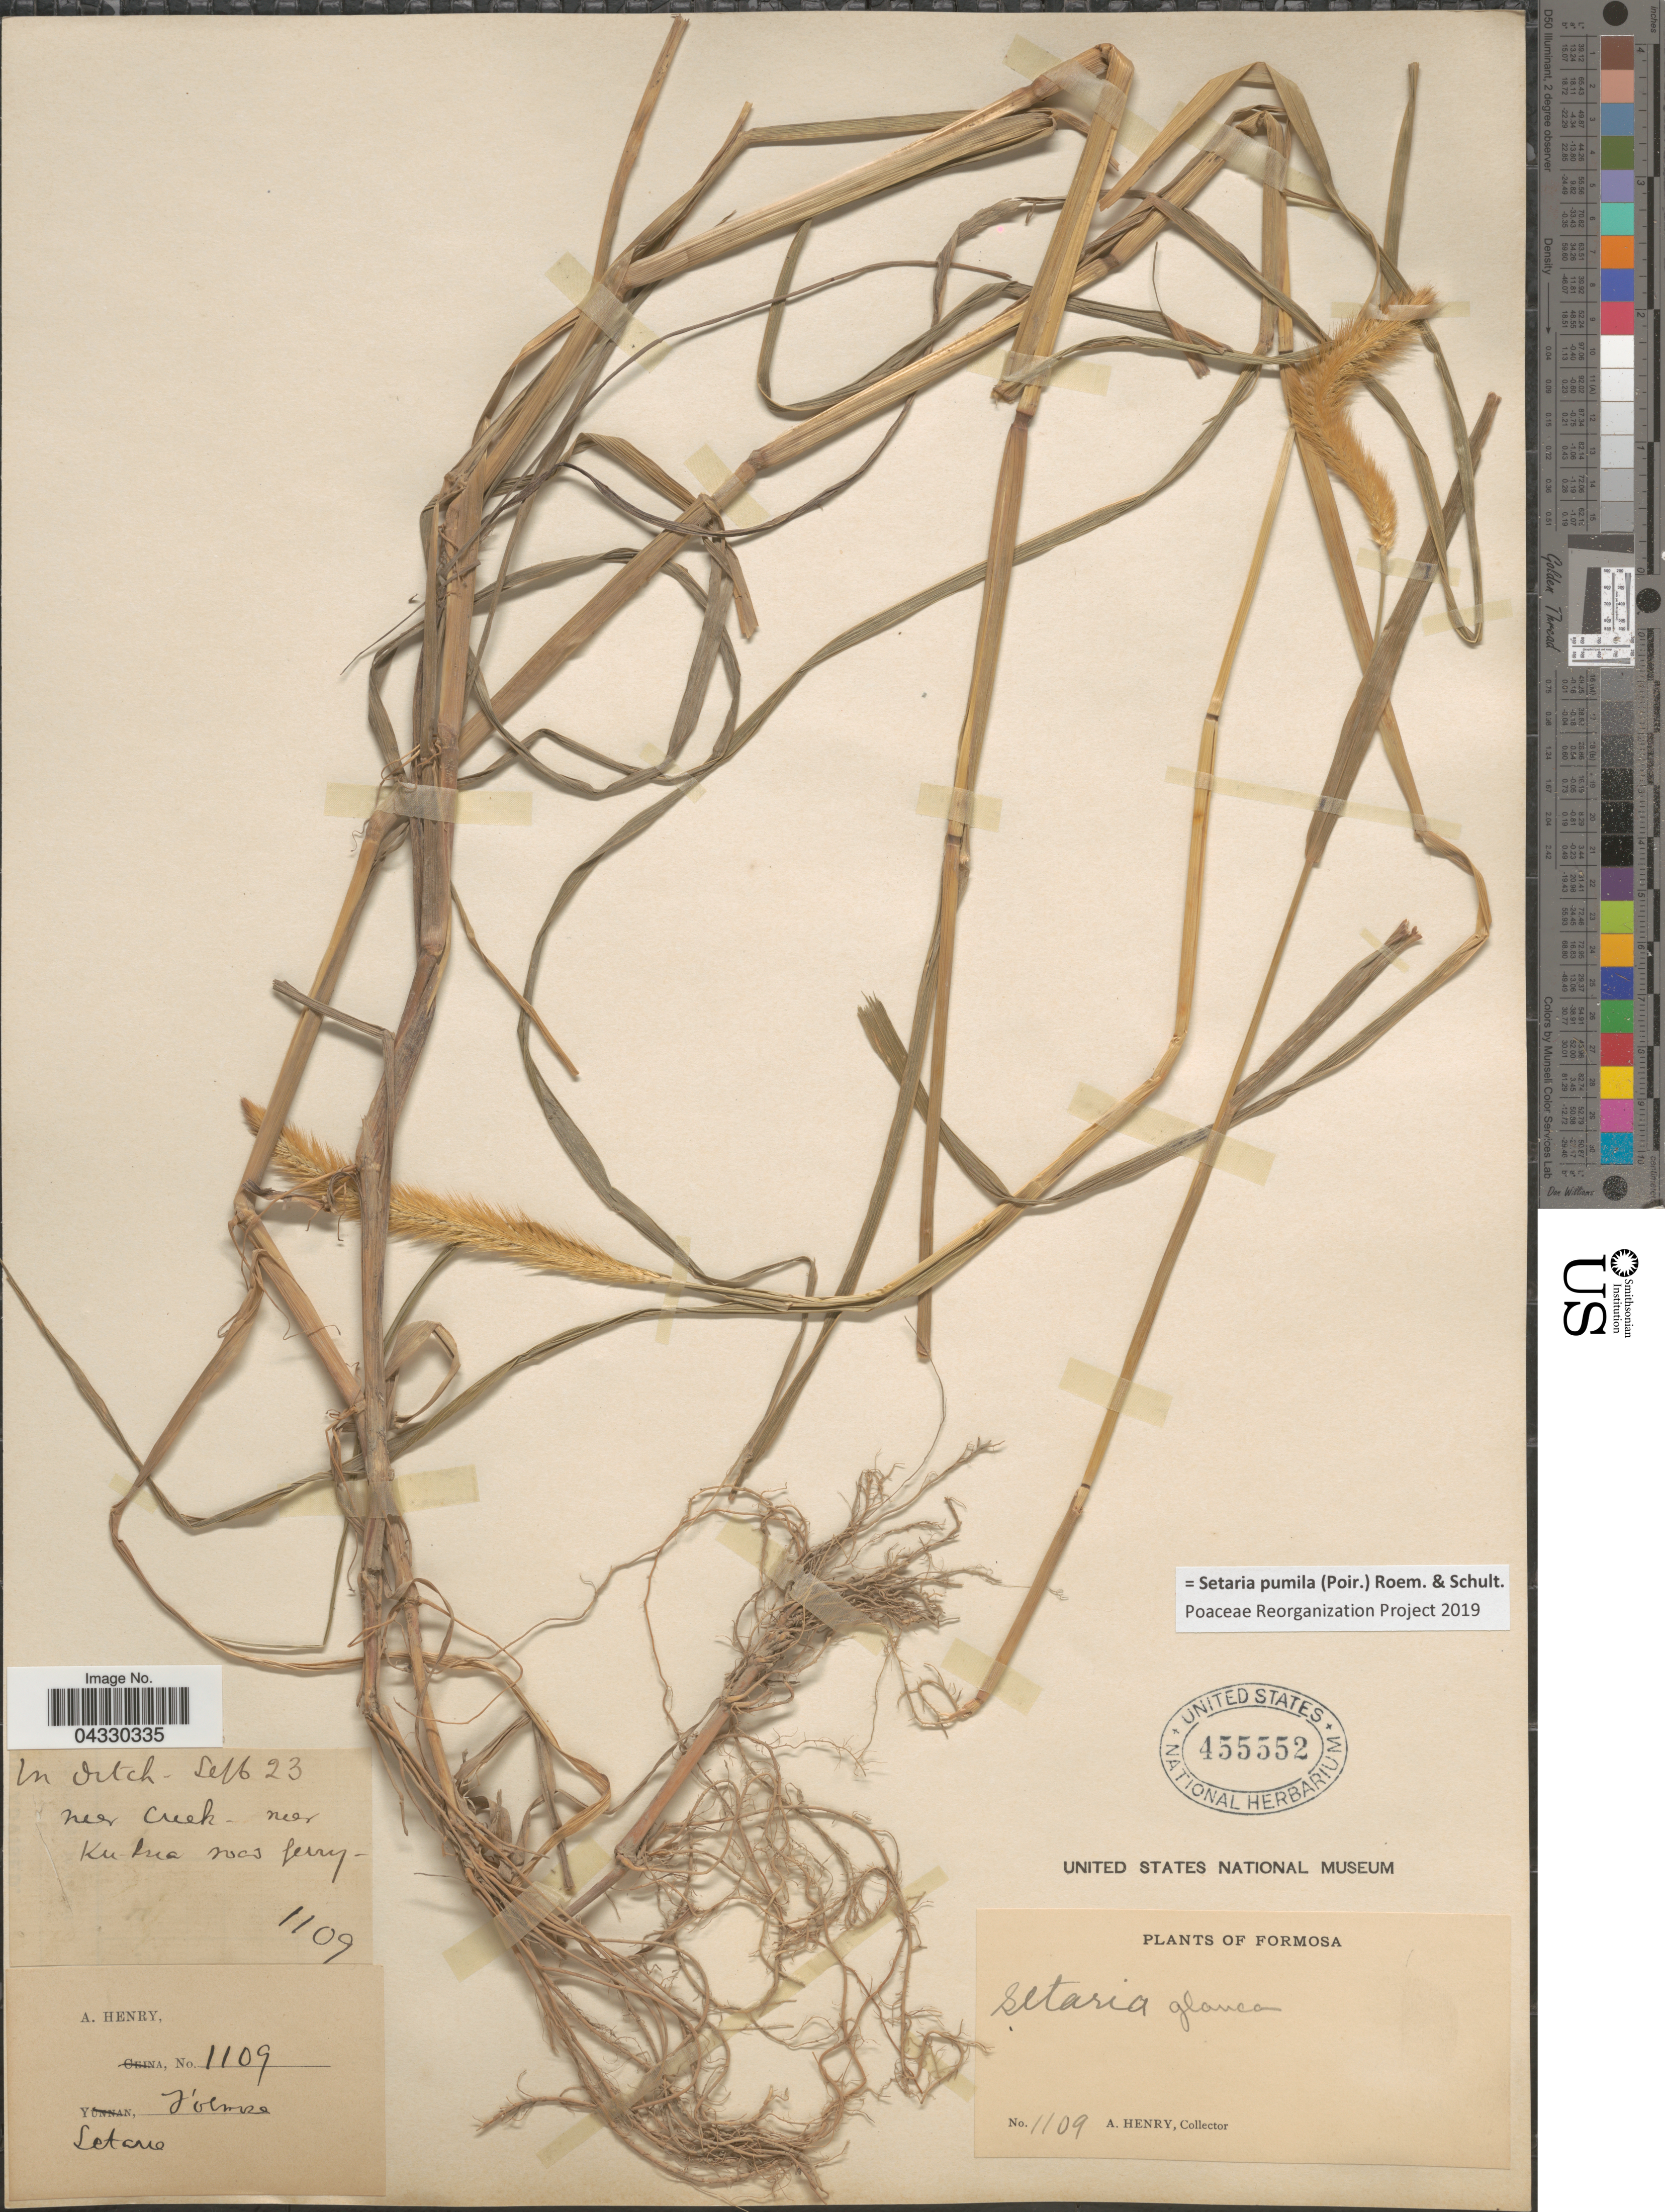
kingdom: Plantae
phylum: Tracheophyta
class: Liliopsida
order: Poales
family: Poaceae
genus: Setaria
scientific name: Setaria pumila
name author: (Poir.) Roem. & Schult.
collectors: A. Henry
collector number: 1109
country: Taiwan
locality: In ditch. Near creek. Near Kutue [interpreted] rocs ferry. Formosa.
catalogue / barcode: US 455552